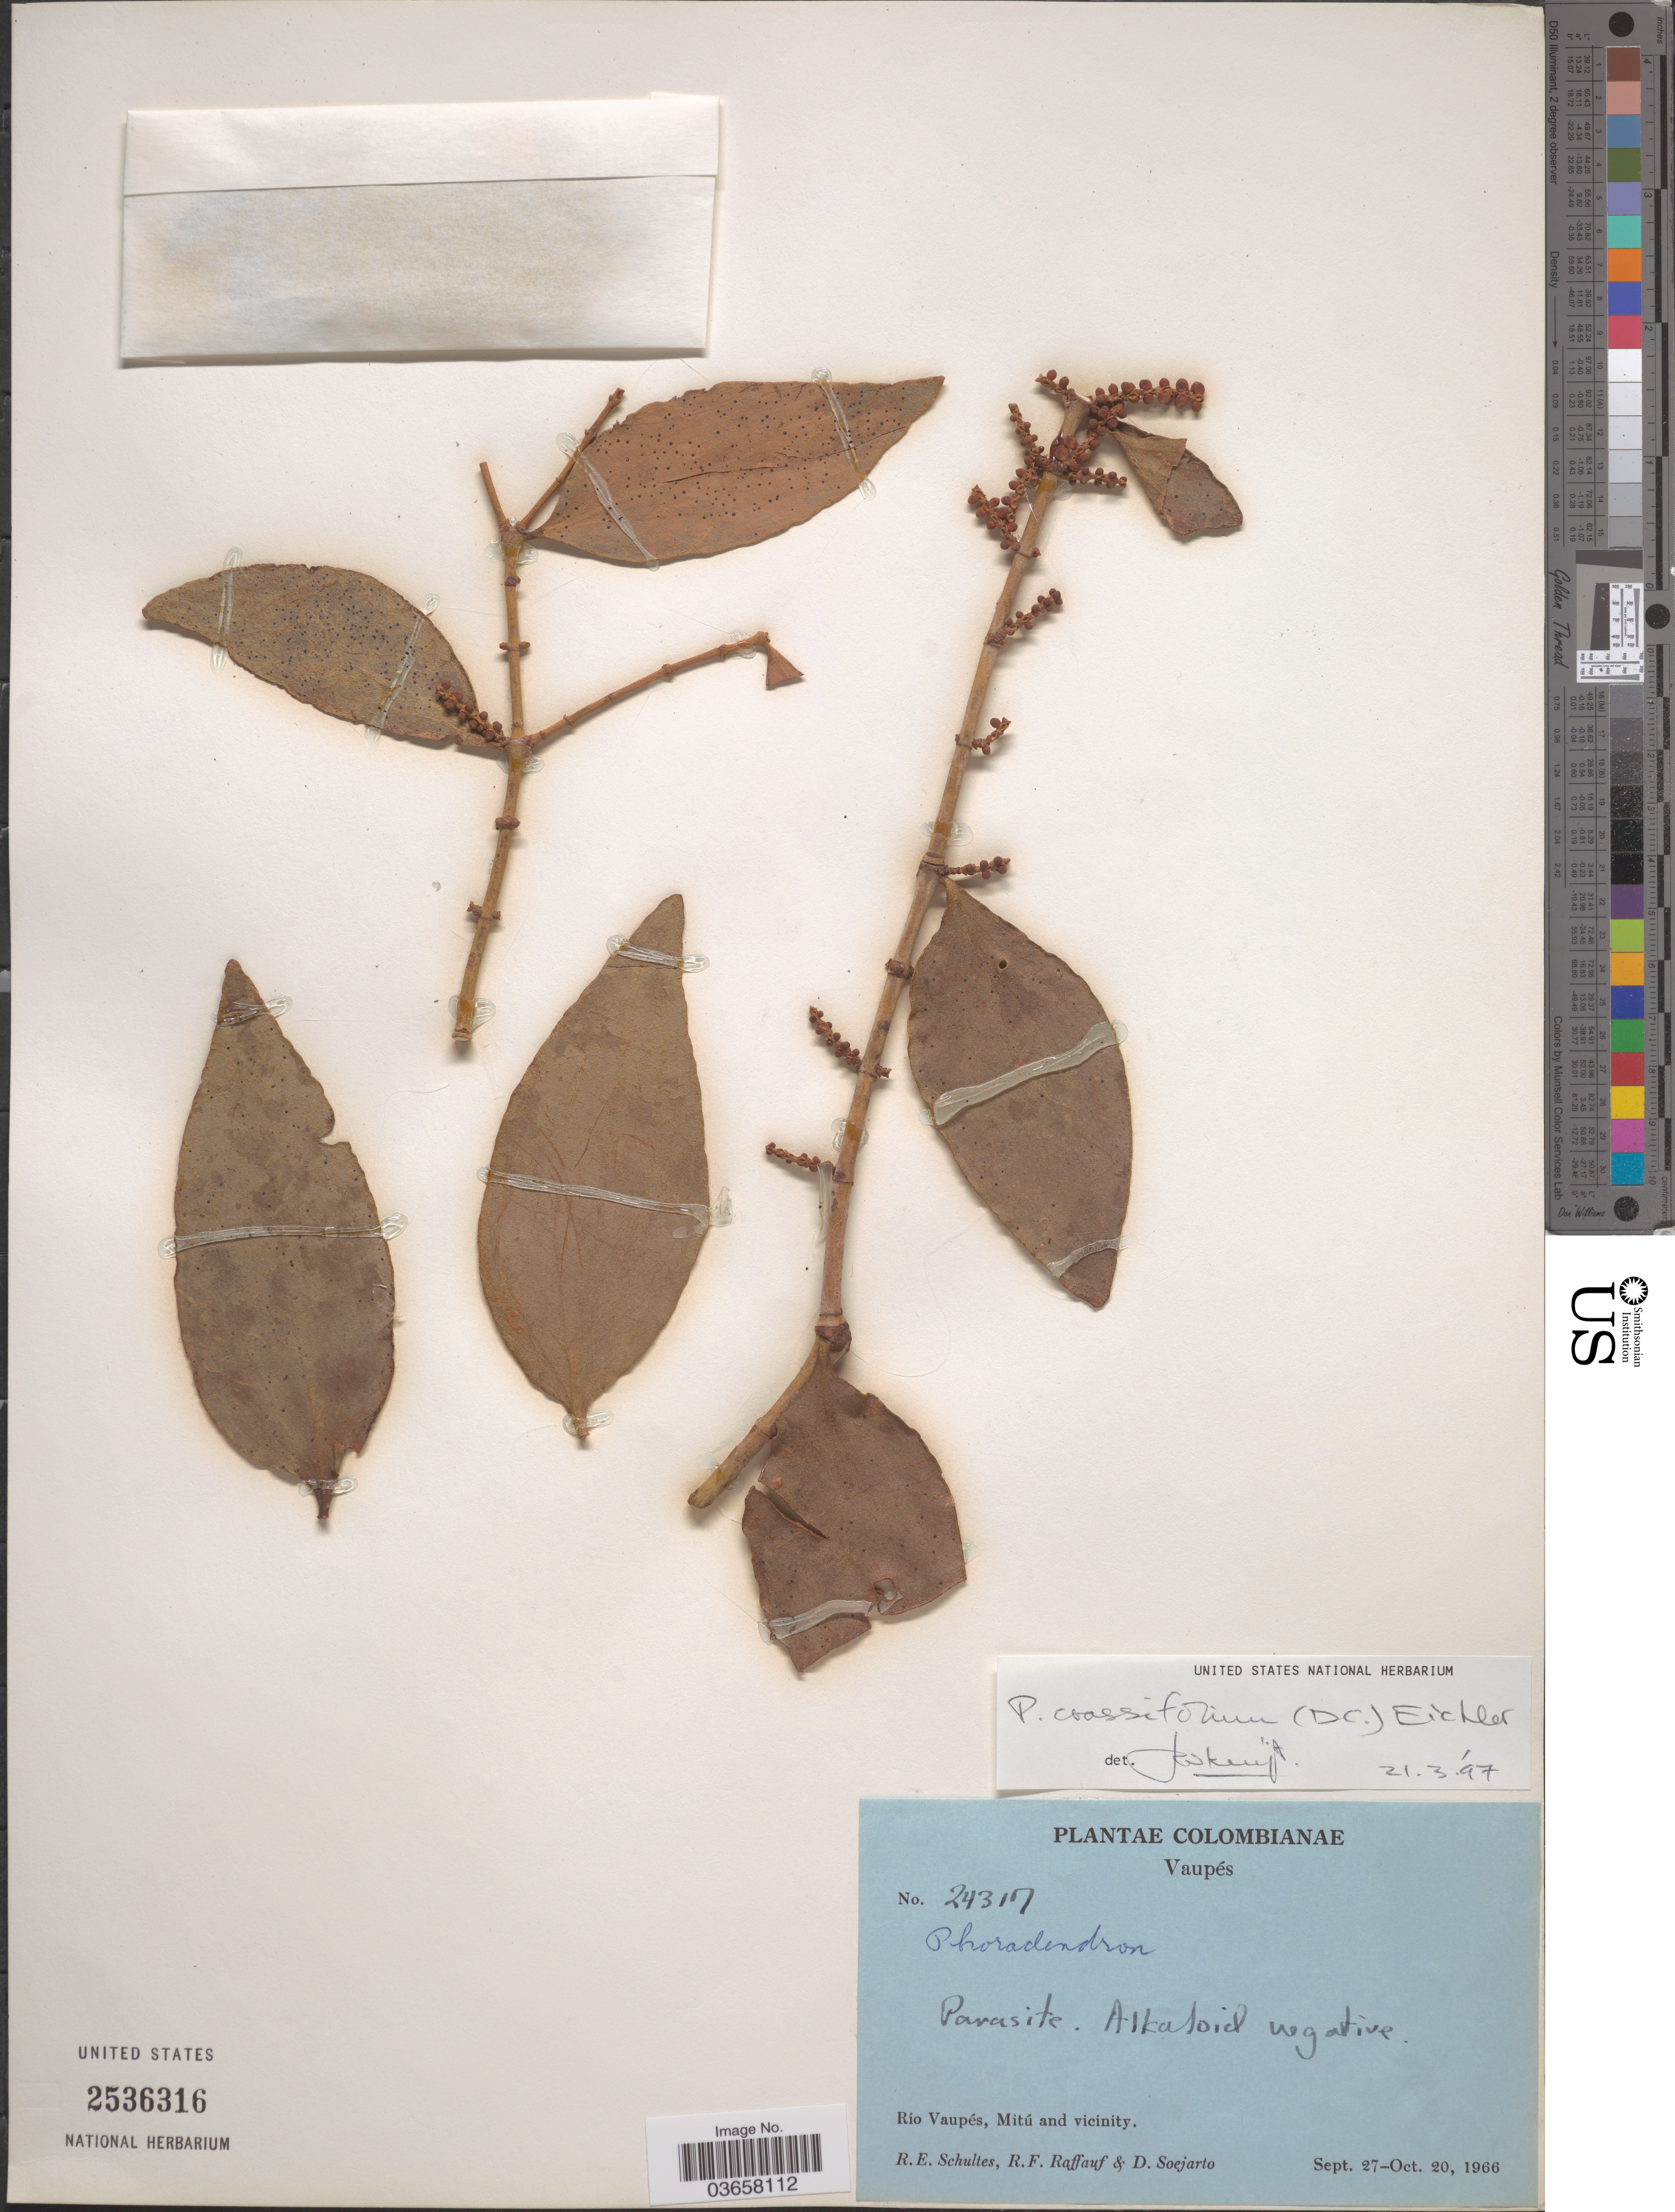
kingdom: Plantae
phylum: Tracheophyta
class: Magnoliopsida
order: Santalales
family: Viscaceae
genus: Phoradendron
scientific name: Phoradendron crassifolium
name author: (Pohl ex DC.) Eichler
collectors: R. E. Schultes, R. Raffauf & D. Soejarto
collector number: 24317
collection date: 1966-09-27/1966-10-20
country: Colombia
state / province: Vaupés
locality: Río Vaupés, Mitú and vicinity.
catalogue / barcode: US 2536316